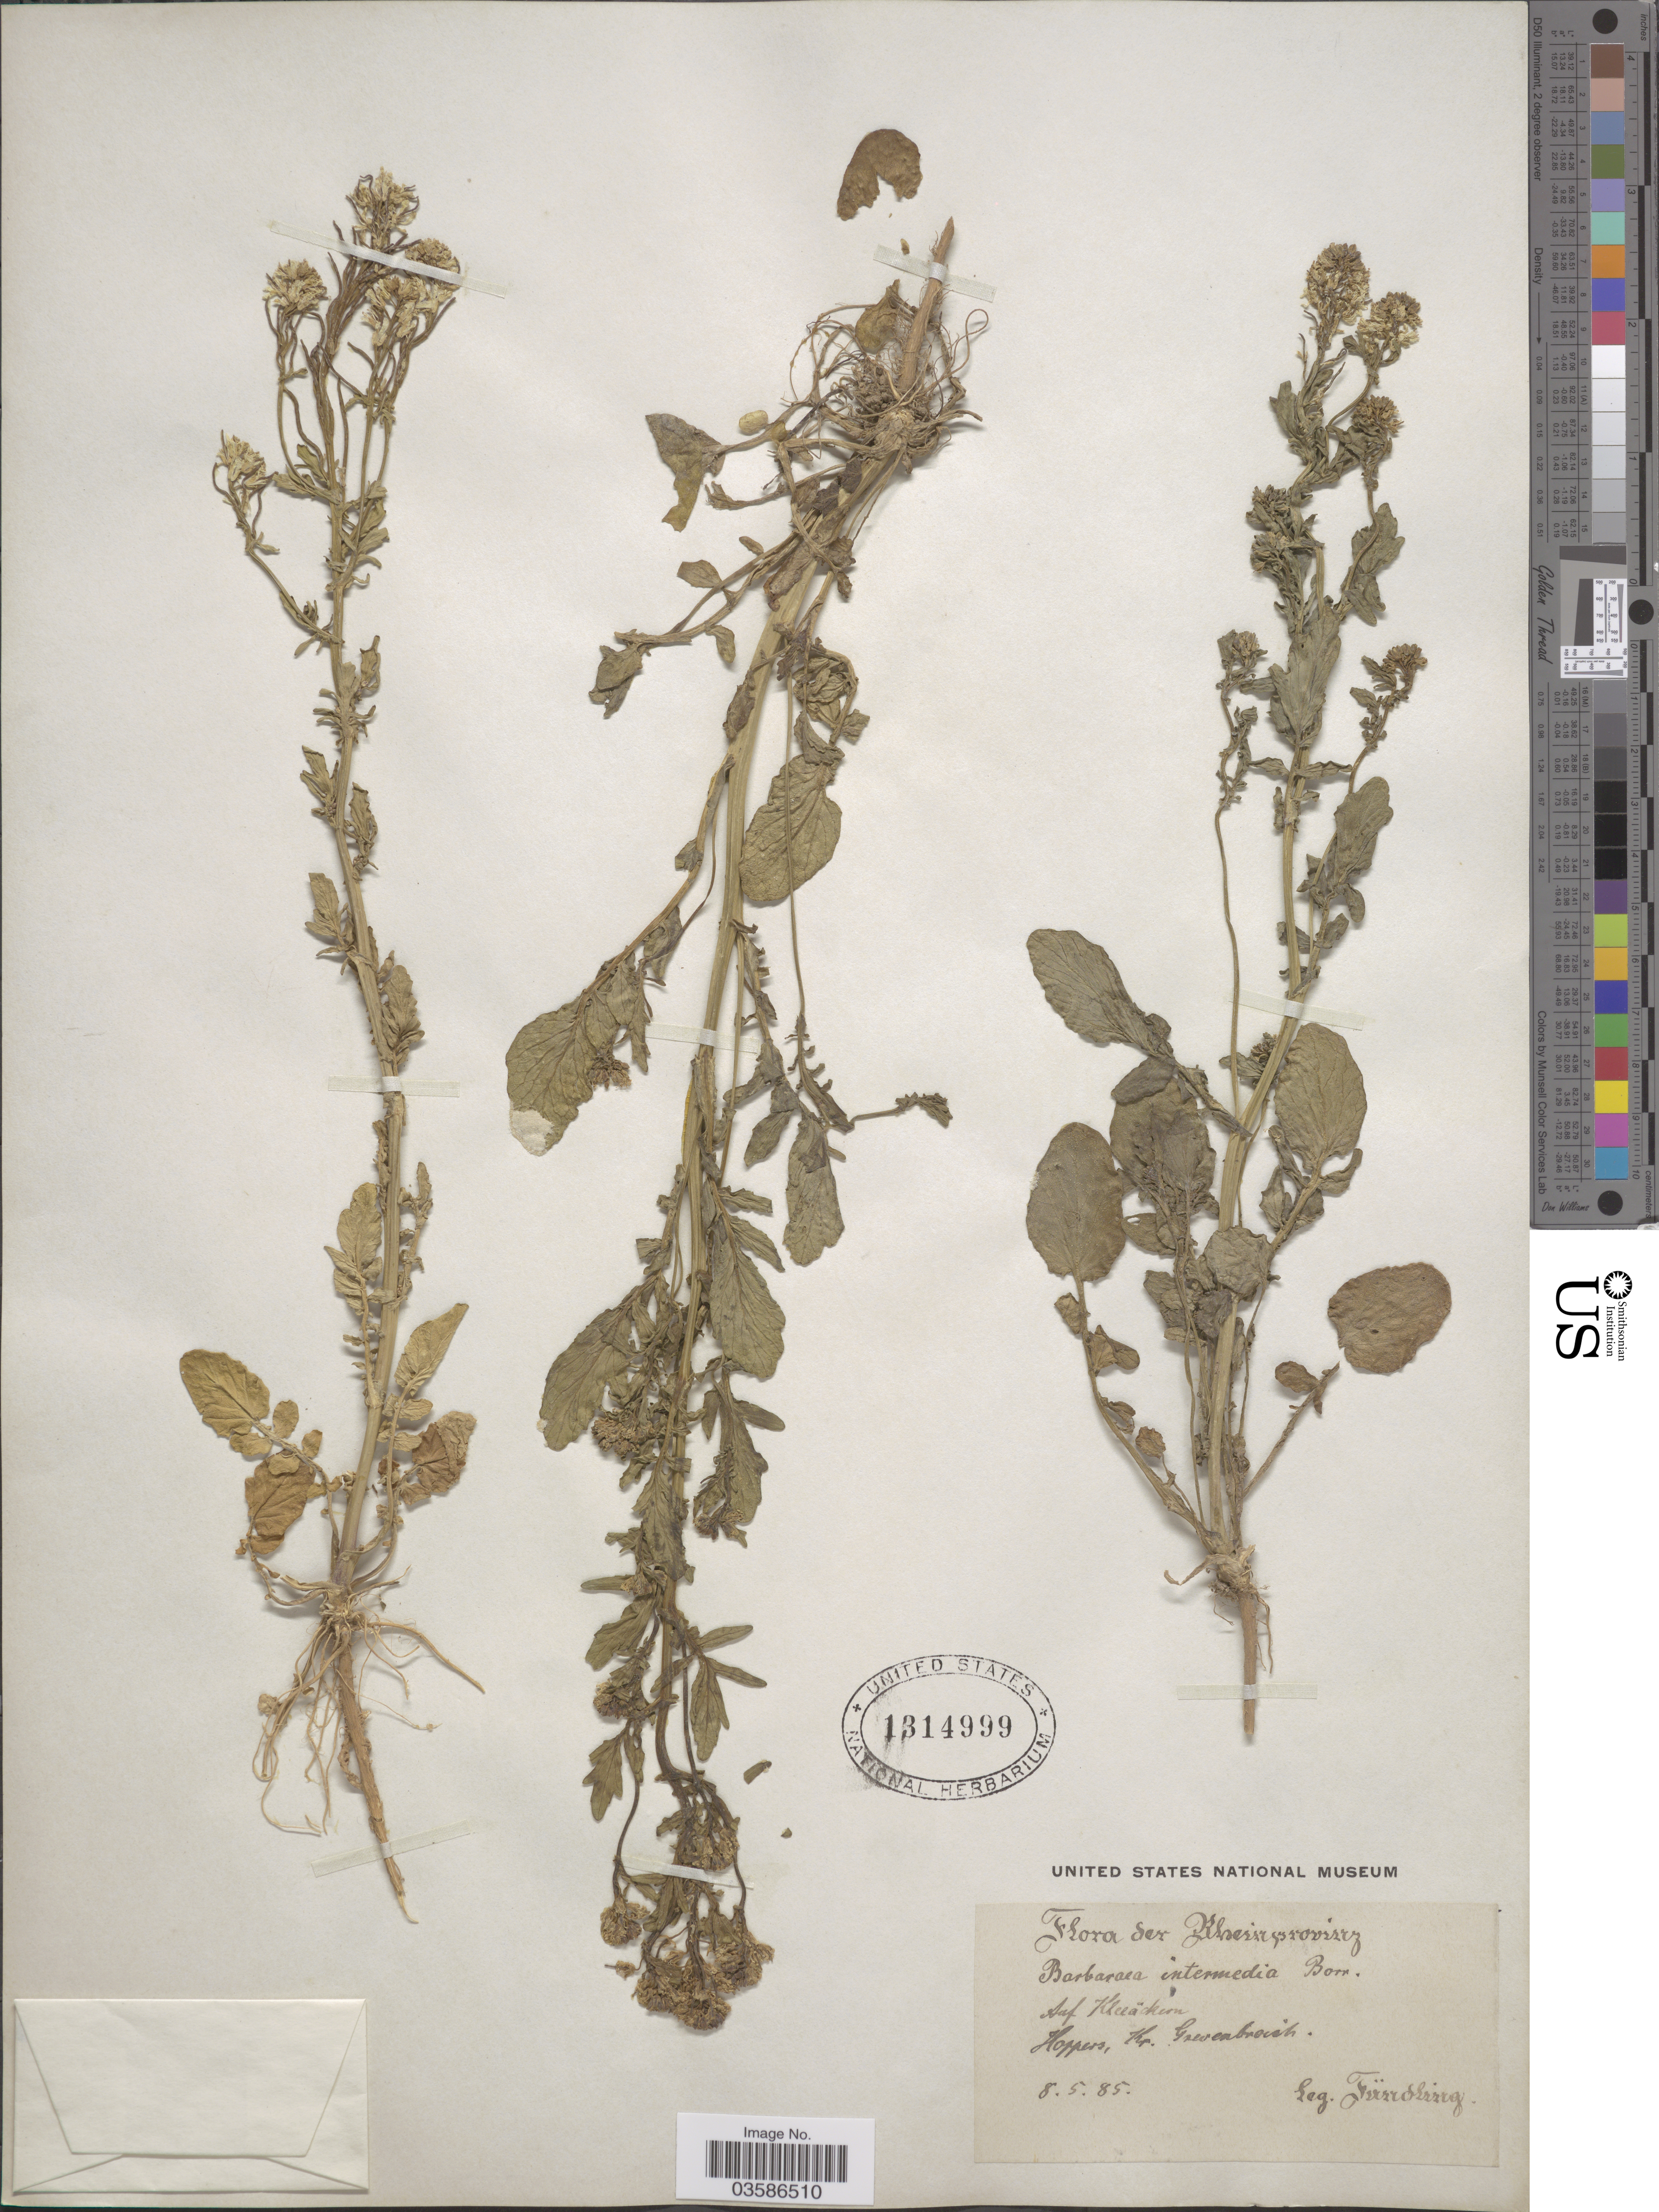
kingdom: Plantae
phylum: Tracheophyta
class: Magnoliopsida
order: Brassicales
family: Brassicaceae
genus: Barbarea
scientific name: Barbarea intermedia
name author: Boreau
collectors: Fündling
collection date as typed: Transcribed d/m/y: 8/5/85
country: Germany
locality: Rhein provinz. Auf Kleeäckern. Hopper, Kr. Grevenbroich.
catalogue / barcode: US 1314999